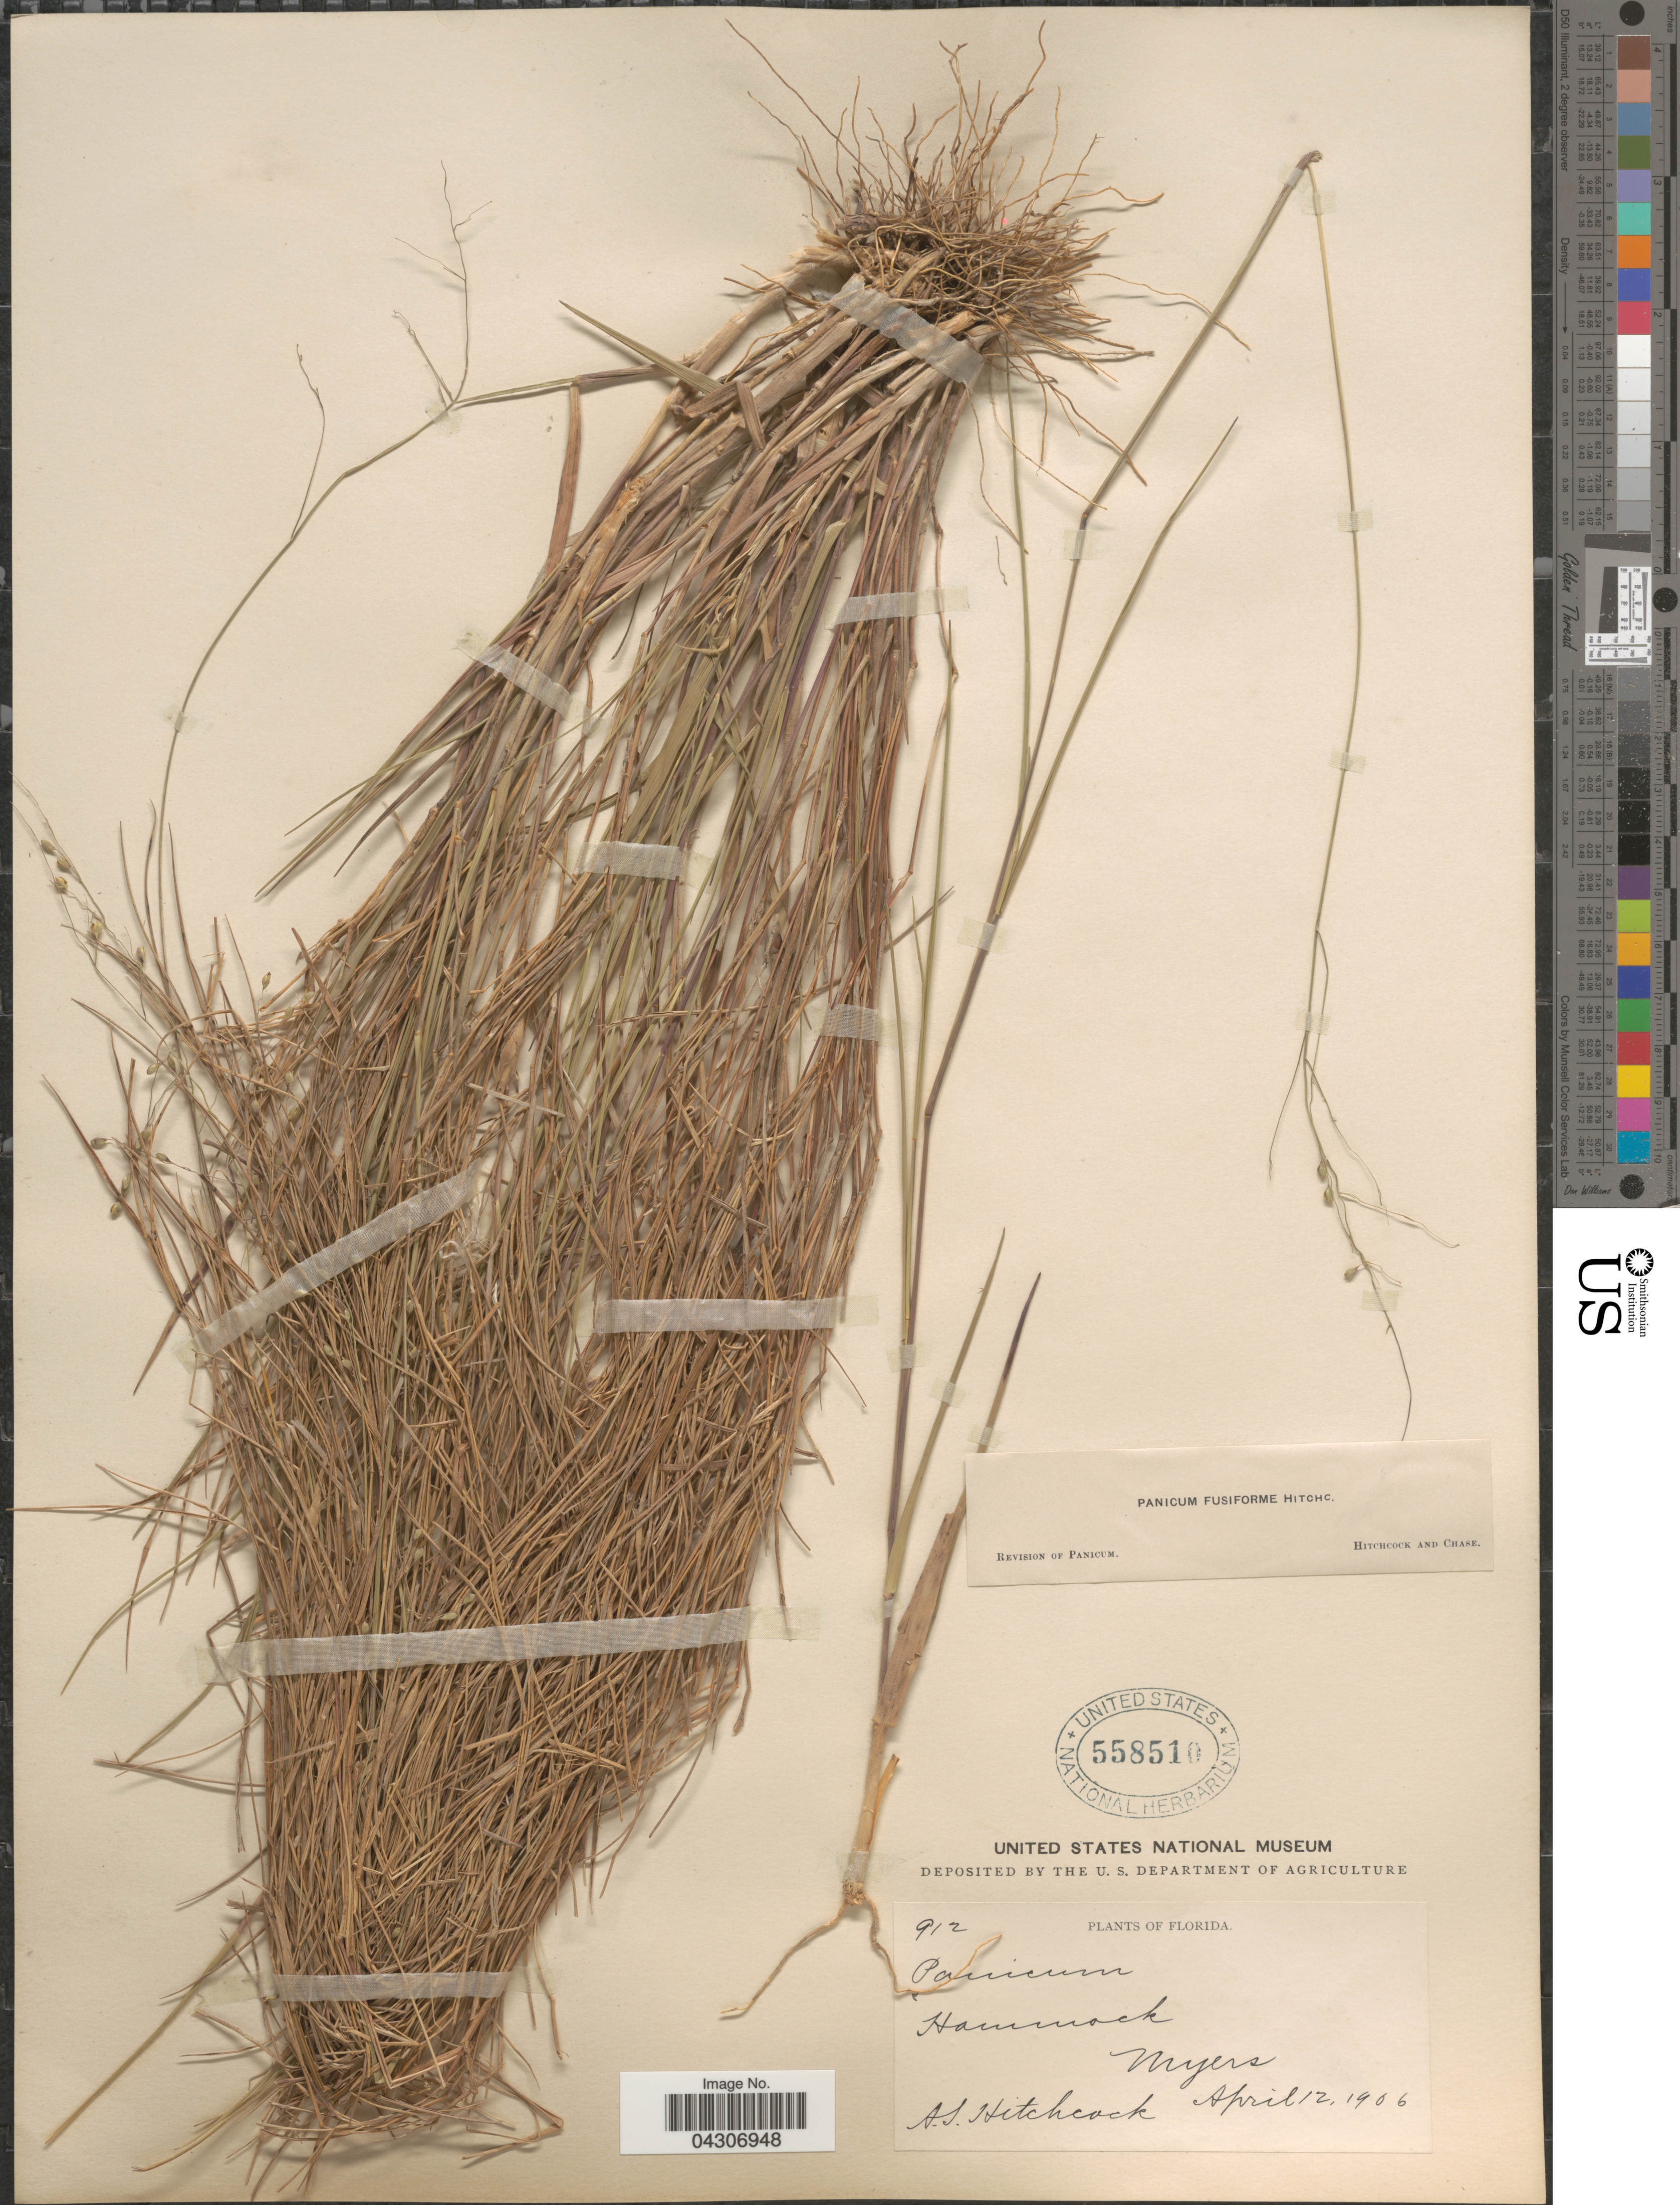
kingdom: Plantae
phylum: Tracheophyta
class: Liliopsida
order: Poales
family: Poaceae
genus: Dichanthelium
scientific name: Dichanthelium aciculare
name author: (Desv. ex Poir.) Gould & C.A. Clark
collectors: A. S. Hitchcock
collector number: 912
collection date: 1906-04-12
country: United States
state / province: Florida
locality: Hammock. Myers.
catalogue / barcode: US 558510